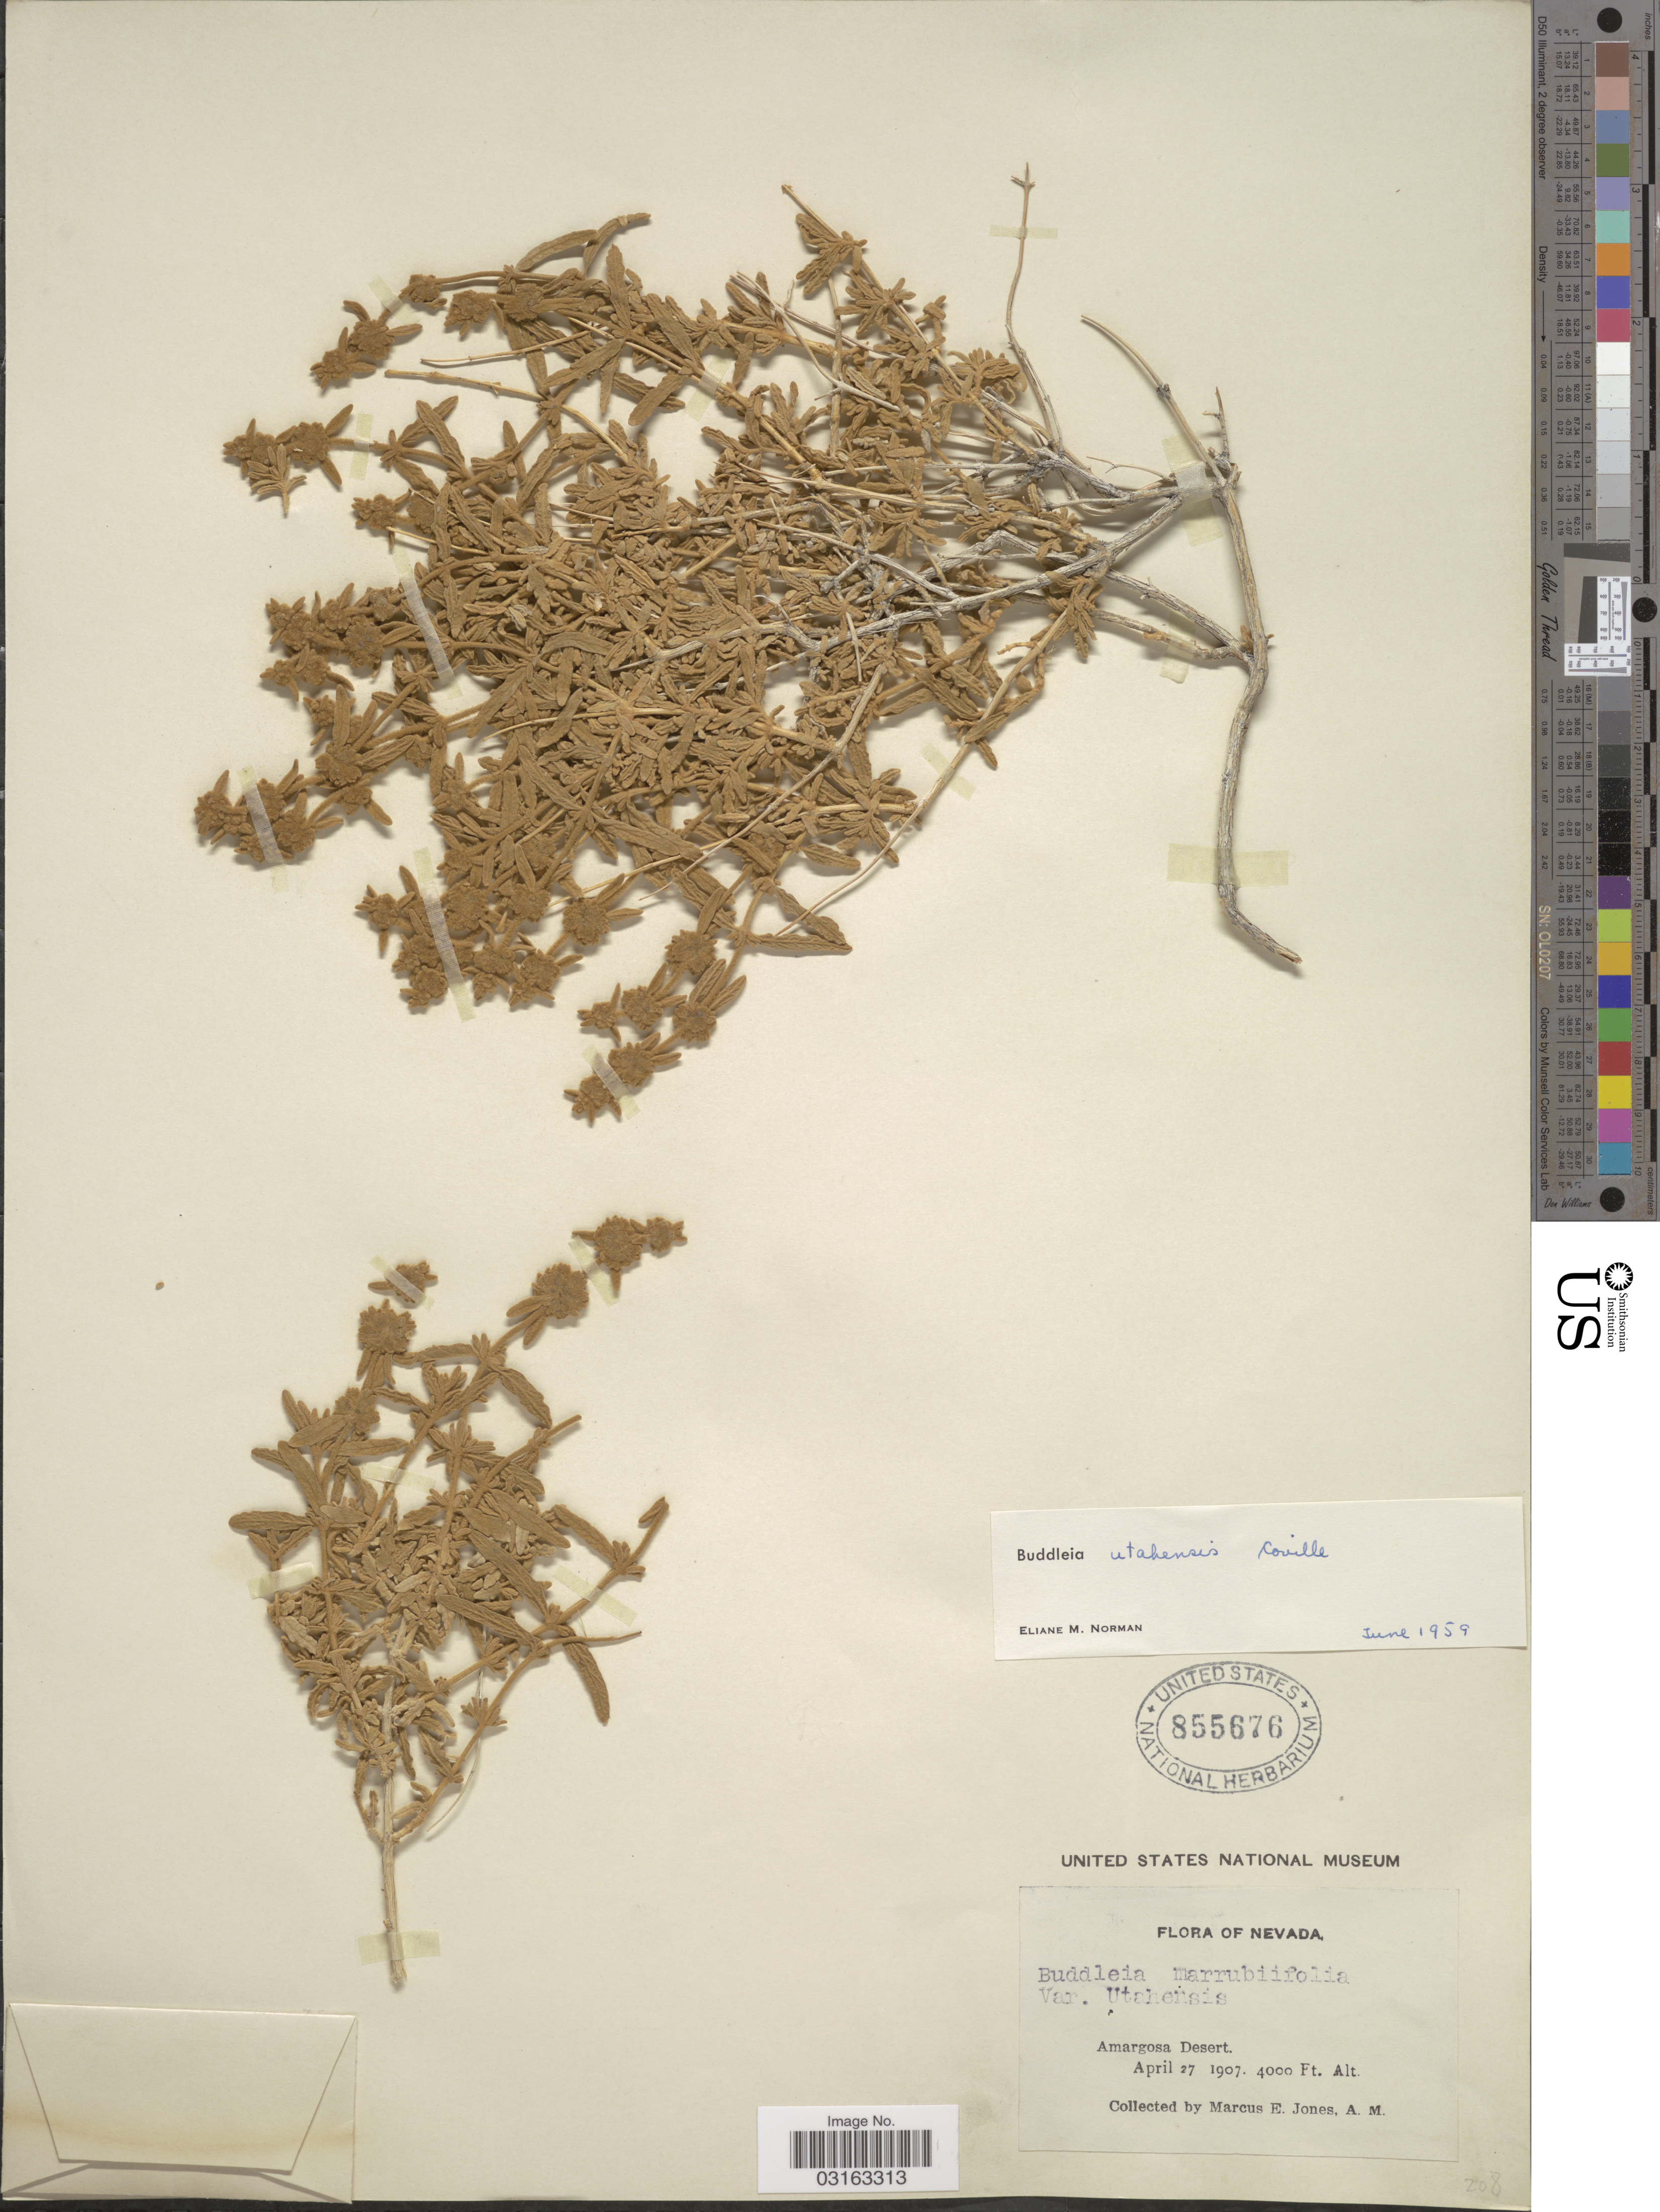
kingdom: Plantae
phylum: Tracheophyta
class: Magnoliopsida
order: Lamiales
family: Scrophulariaceae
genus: Buddleja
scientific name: Buddleja utahensis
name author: Coville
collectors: M. E. Jones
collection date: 1907-04-27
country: United States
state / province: Nevada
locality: Amargosa Desert.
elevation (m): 1219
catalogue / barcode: US 855676